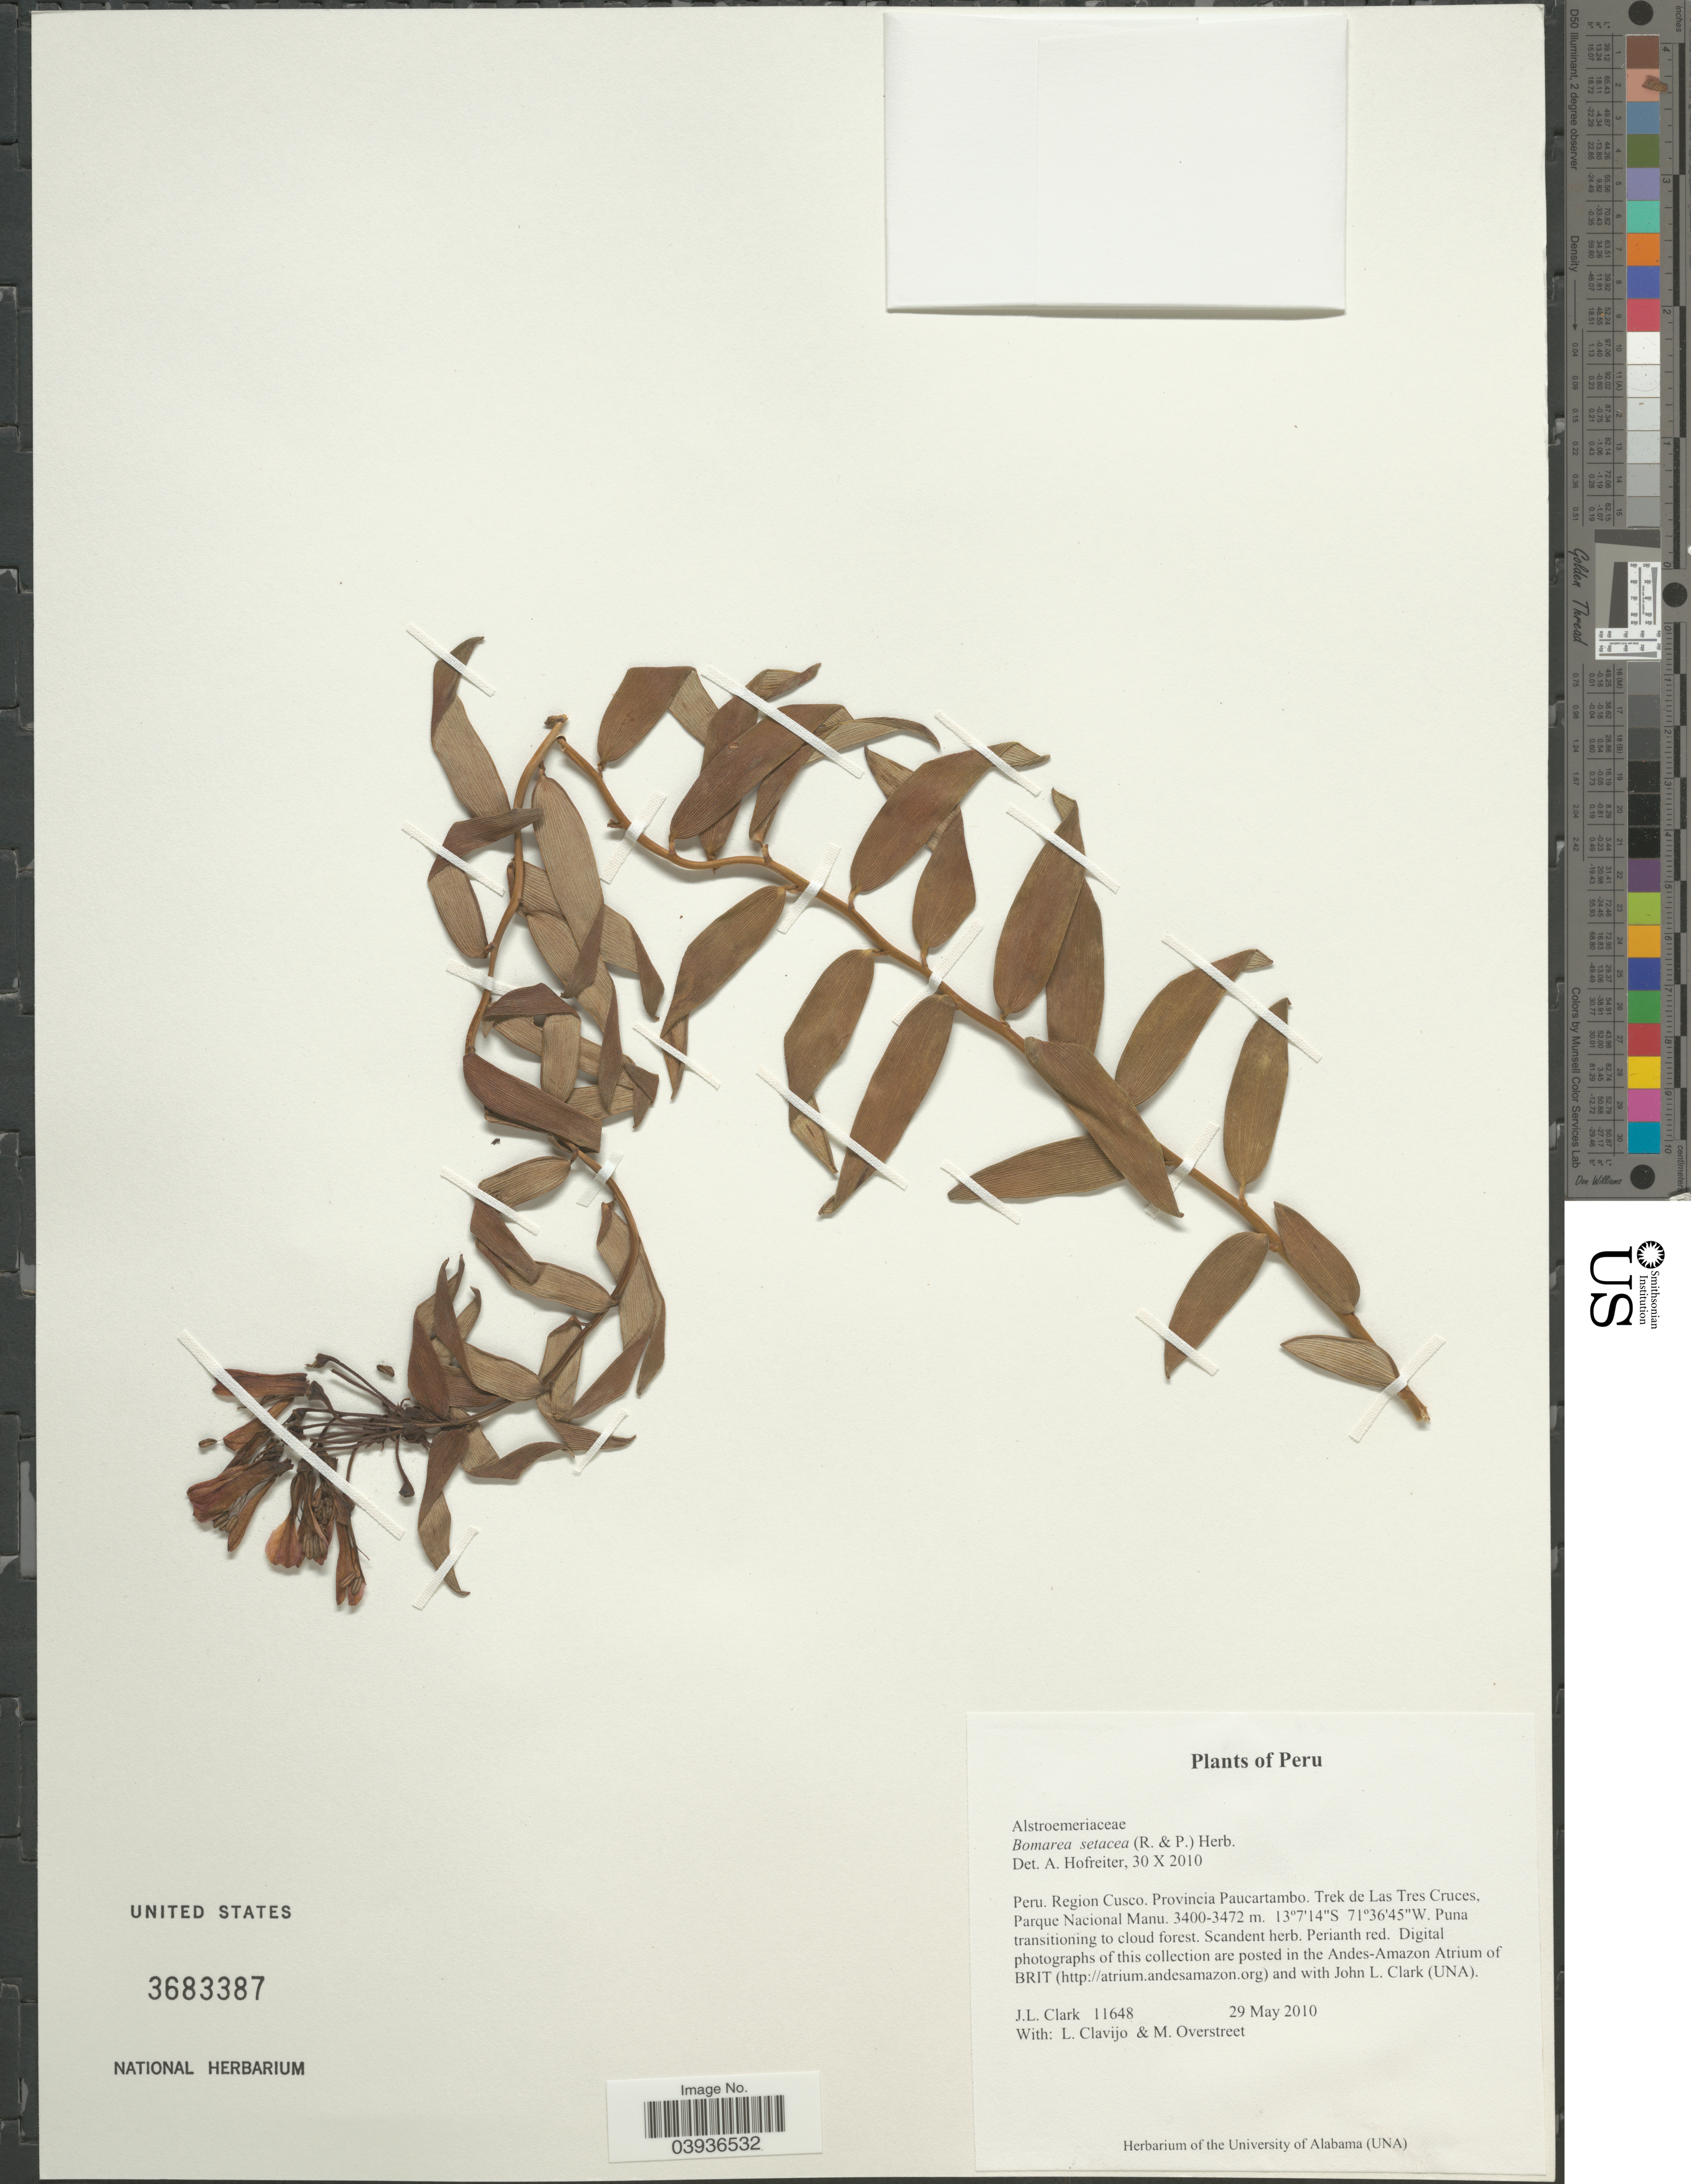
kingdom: Plantae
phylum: Tracheophyta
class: Liliopsida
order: Liliales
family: Alstroemeriaceae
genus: Bomarea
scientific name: Bomarea setacea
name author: (Ruiz & Pav.) Herb.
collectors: J. L. Clark, L. Clavijo & M. Overstreet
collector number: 11648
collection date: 2010-05-29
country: Peru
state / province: Cusco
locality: Region Cusco. Provincia Paucartambo. Trek de Las Tres Cruces, Parque Nacional Manu.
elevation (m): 3400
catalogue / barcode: US 3683387